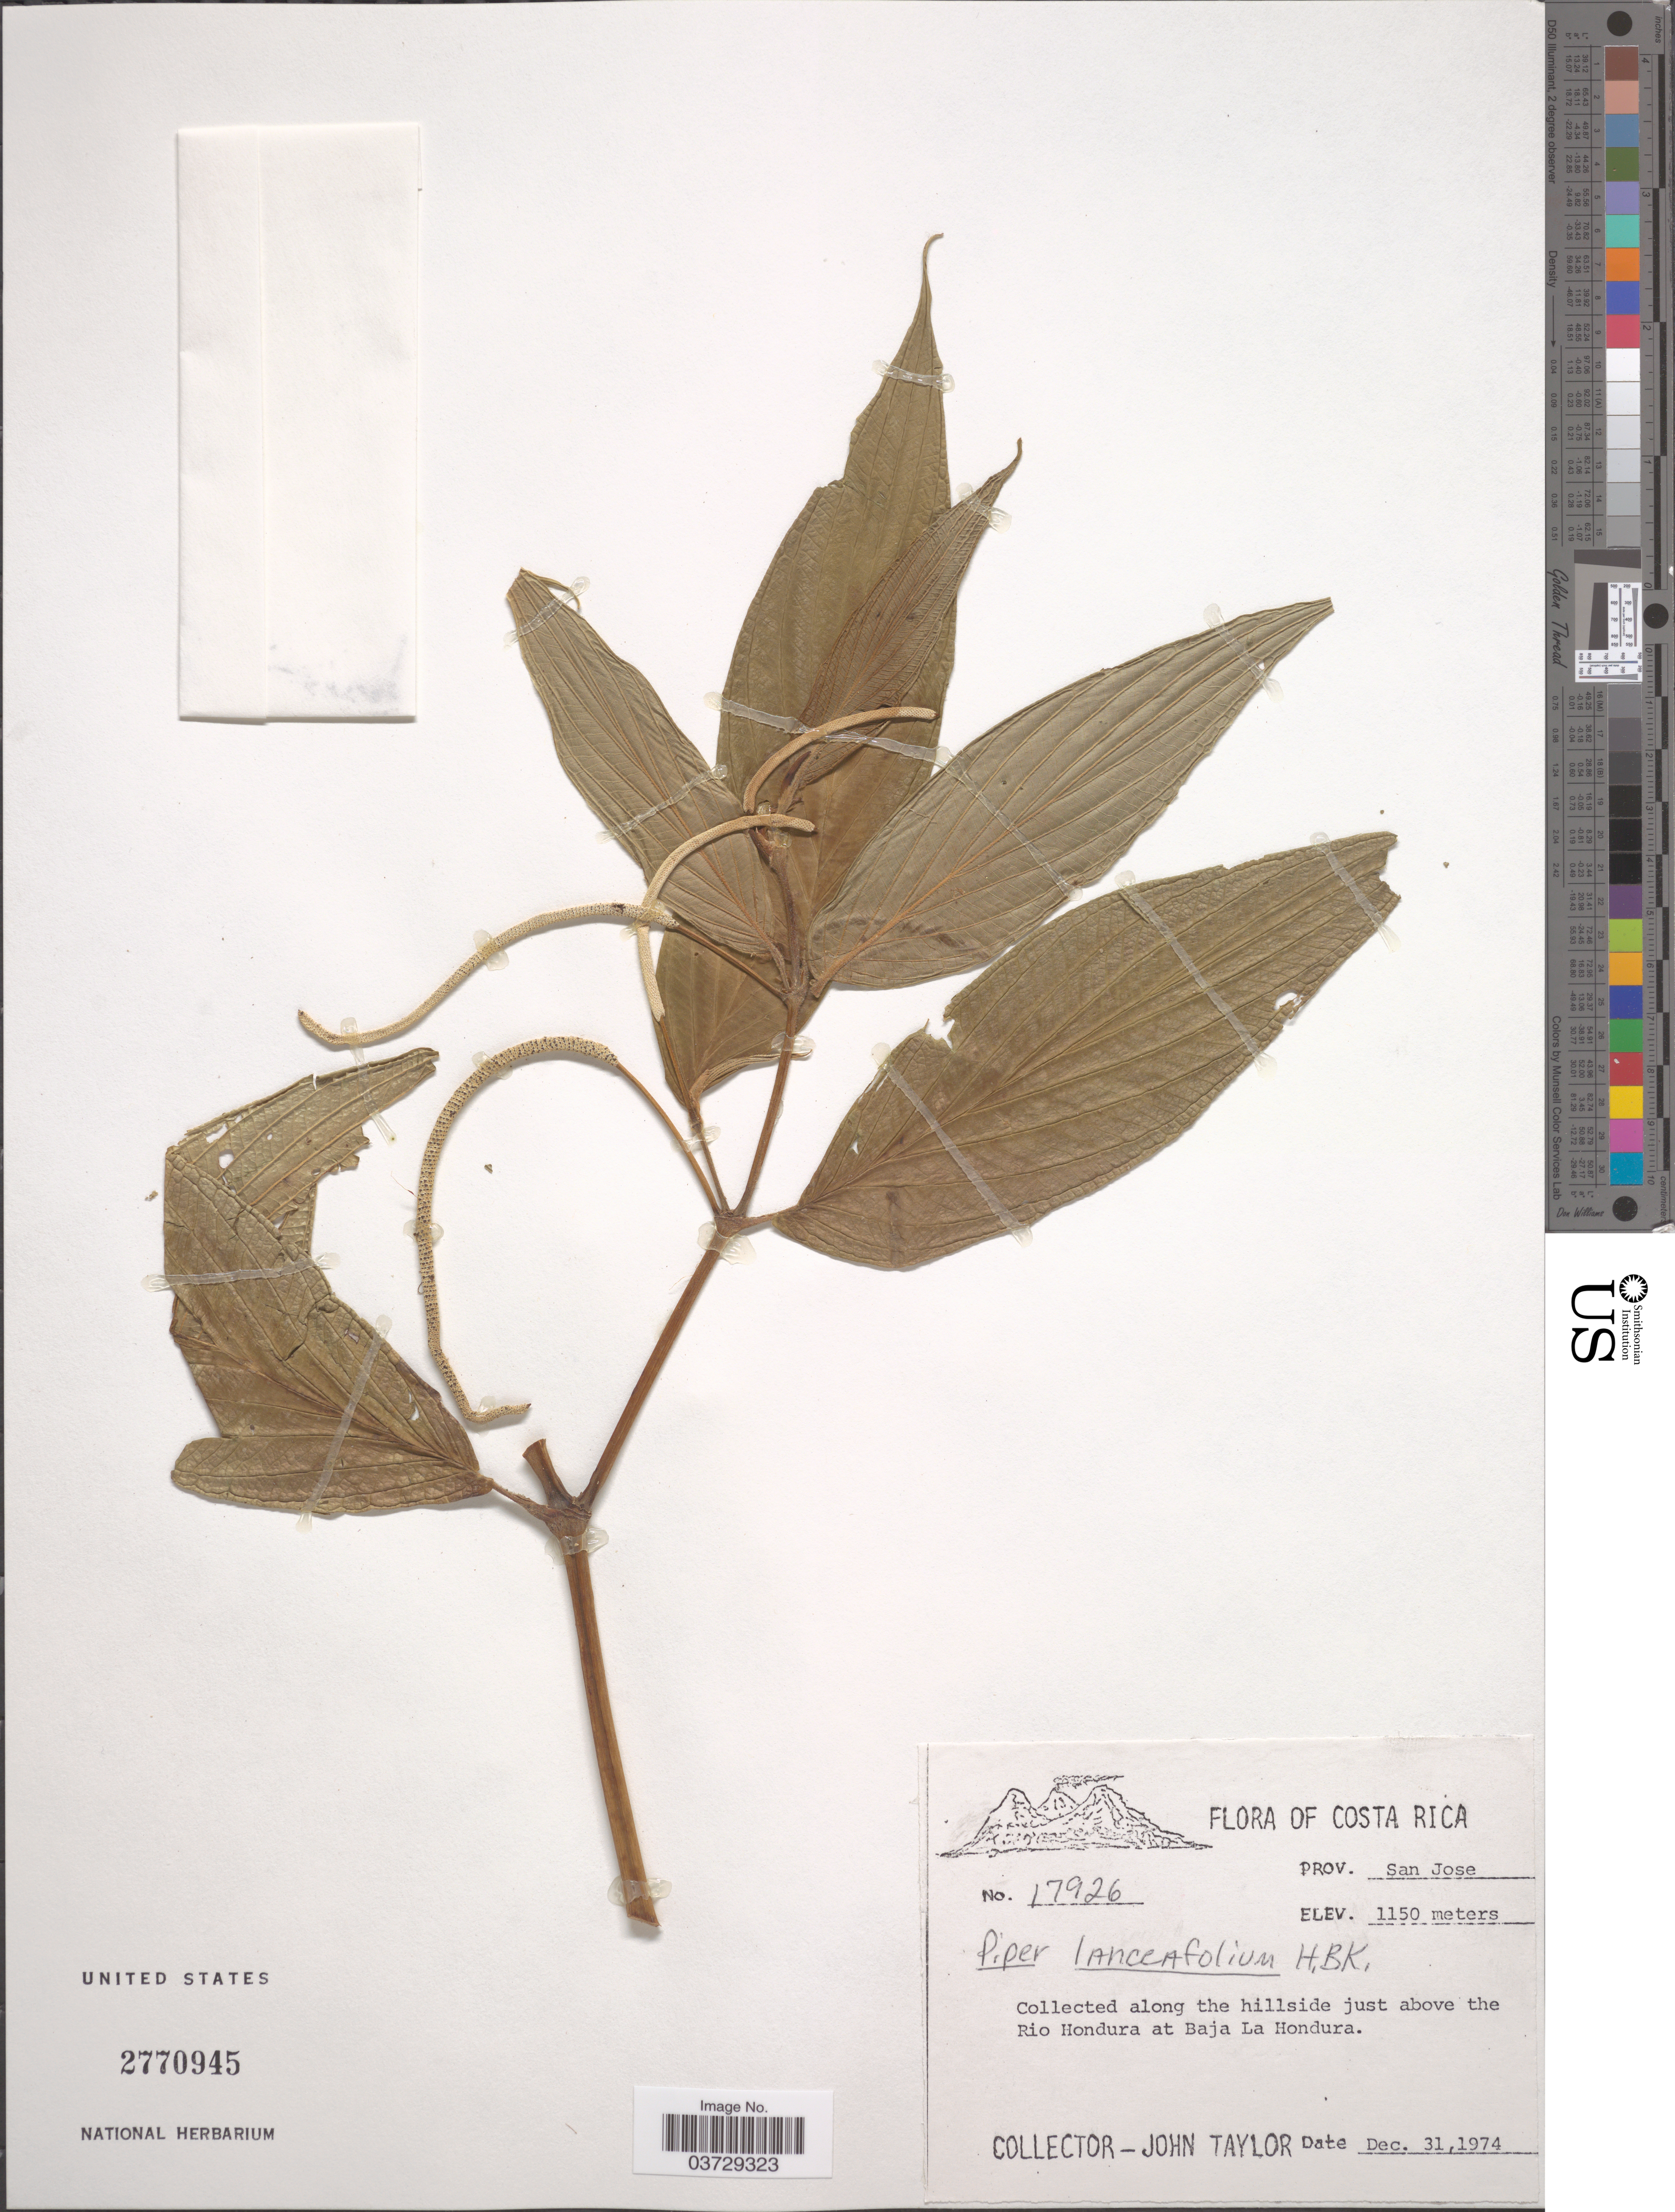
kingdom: Plantae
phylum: Tracheophyta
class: Magnoliopsida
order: Piperales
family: Piperaceae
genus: Piper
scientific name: Piper lanceifolium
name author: Kunth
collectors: J. Taylor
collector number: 17926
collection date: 1974-12-31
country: Costa Rica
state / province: San José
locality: Along the hillside just above the Rio Hondura at Baja La Hondura.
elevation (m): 1150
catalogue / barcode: US 2770945